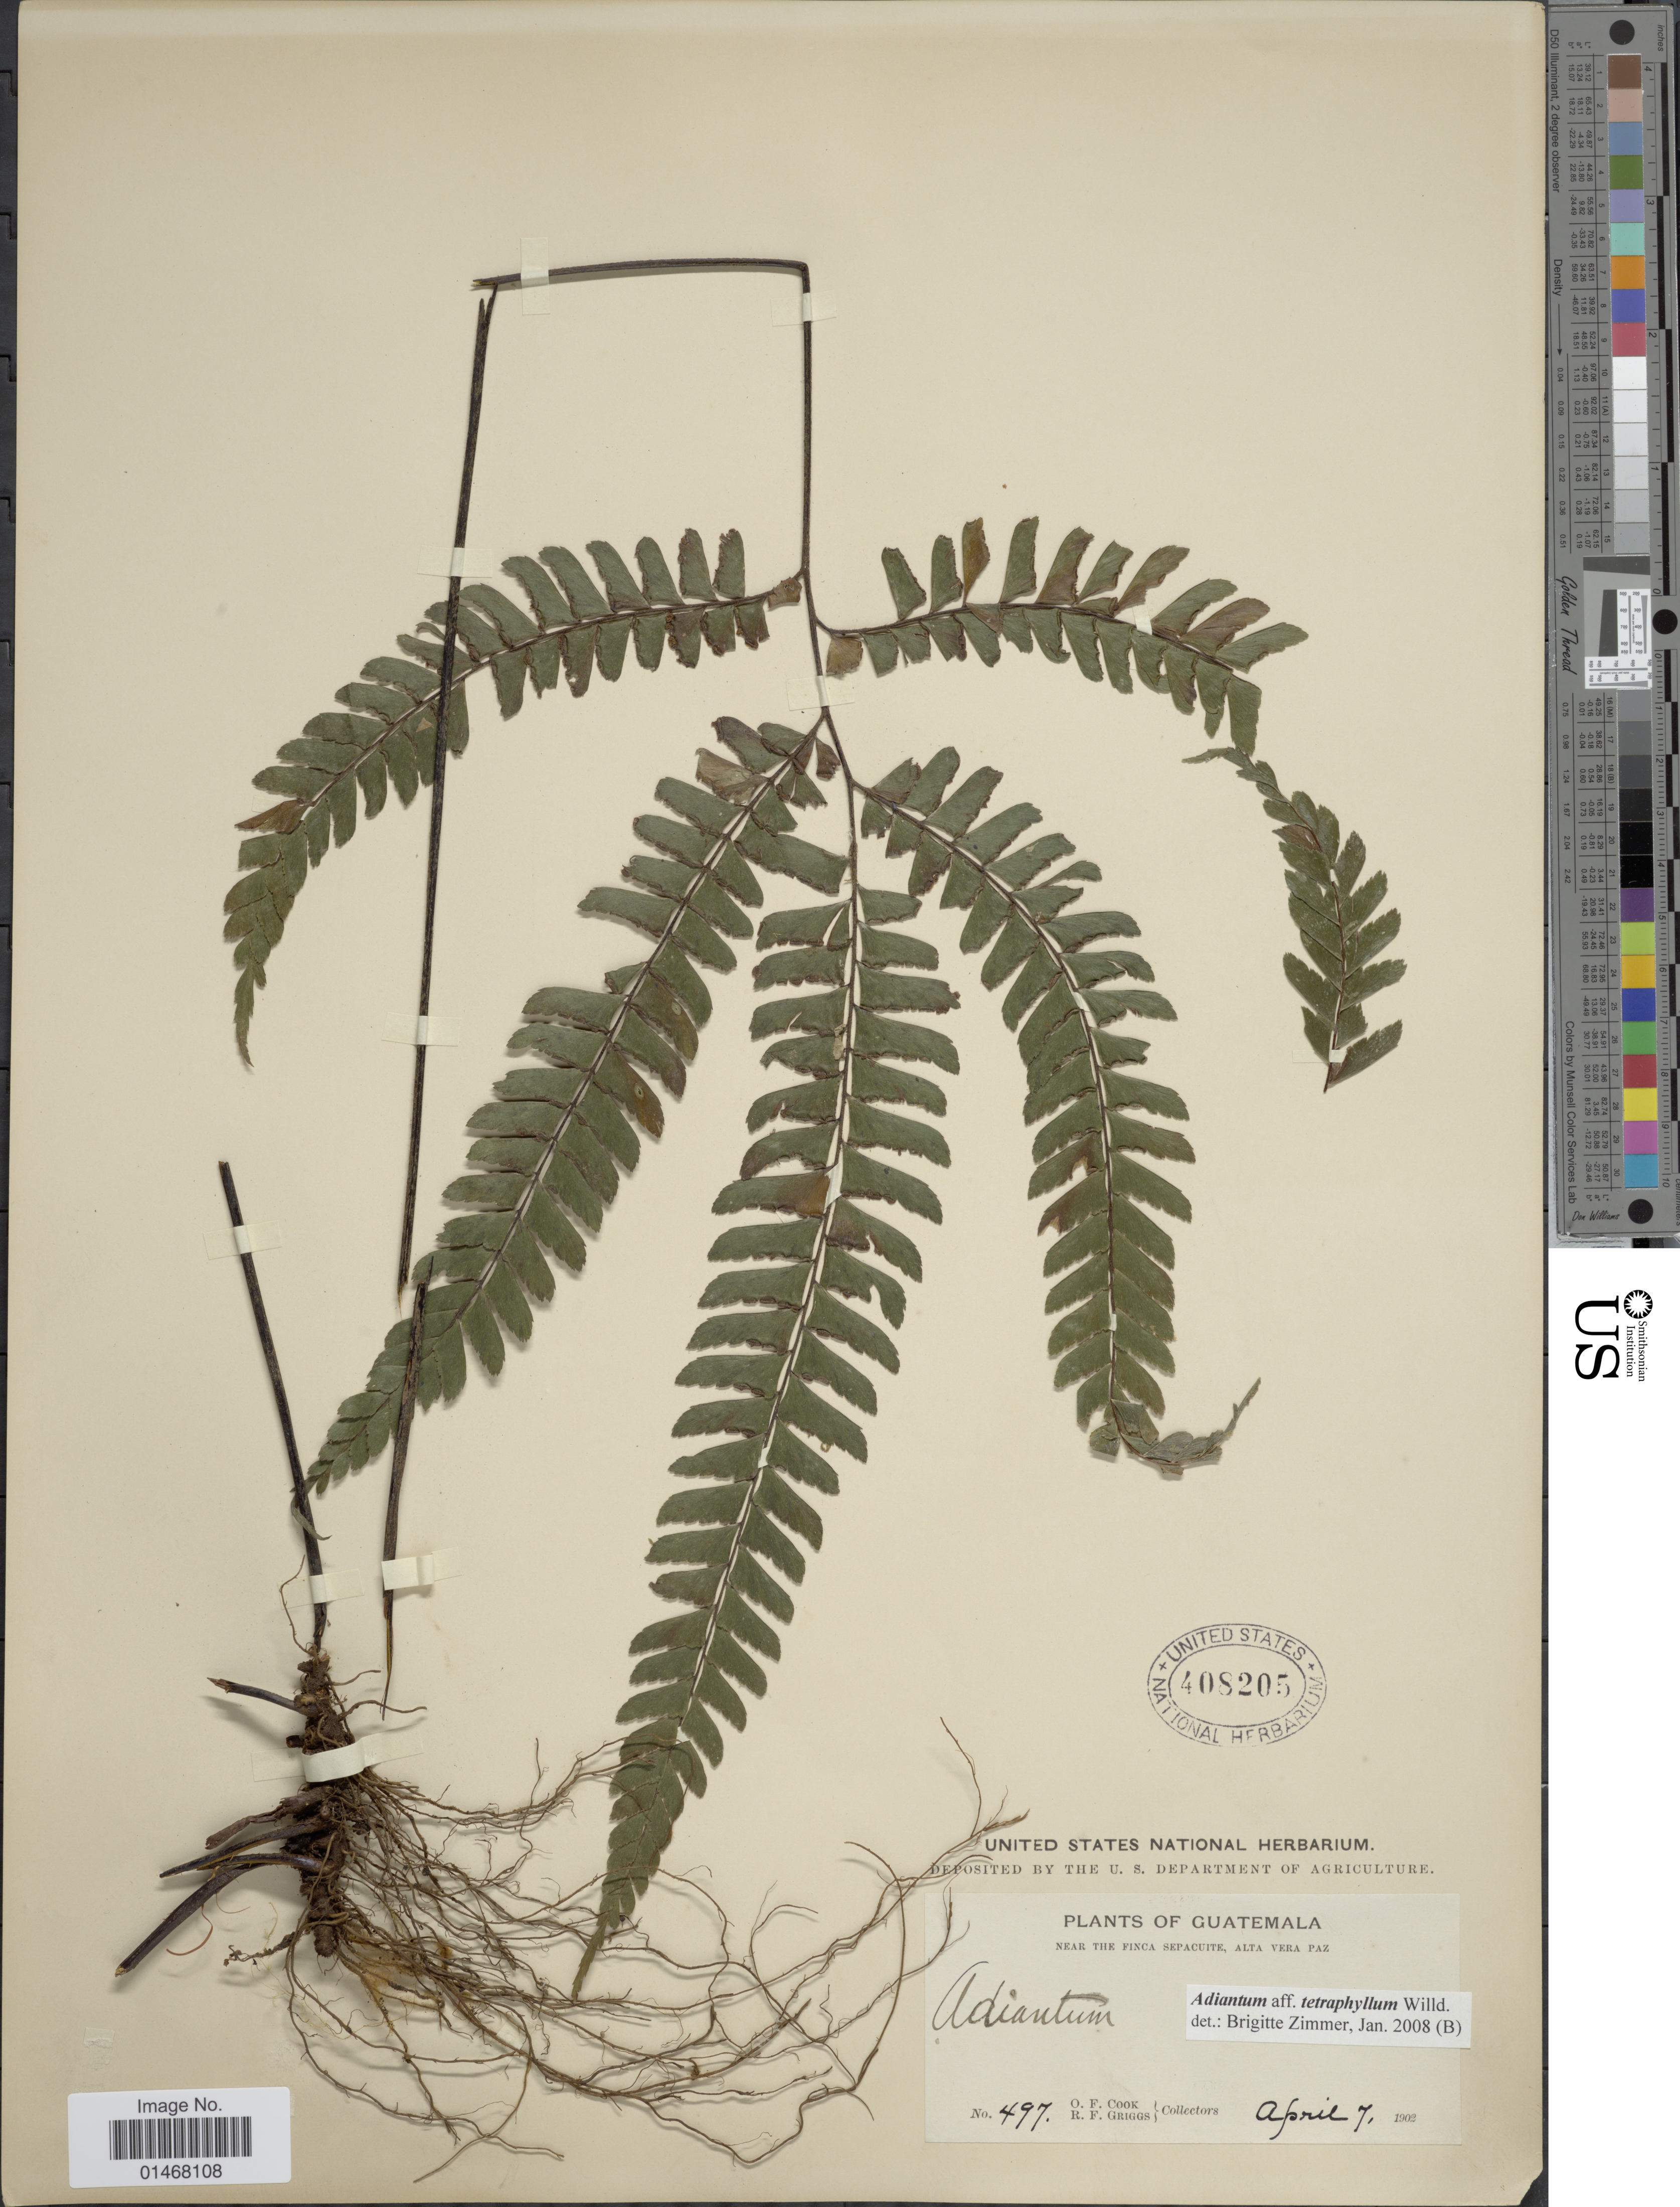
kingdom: Plantae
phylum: Tracheophyta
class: Polypodiopsida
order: Polypodiales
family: Pteridaceae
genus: Adiantum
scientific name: Adiantum tetraphyllum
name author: Humb. & Bonpl. ex Willd.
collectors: O. F. Cook & C. Doyle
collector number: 497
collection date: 1902-04-07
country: Guatemala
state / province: Alta Verapaz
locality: Near the Finca Sepacuite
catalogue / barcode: US 408205